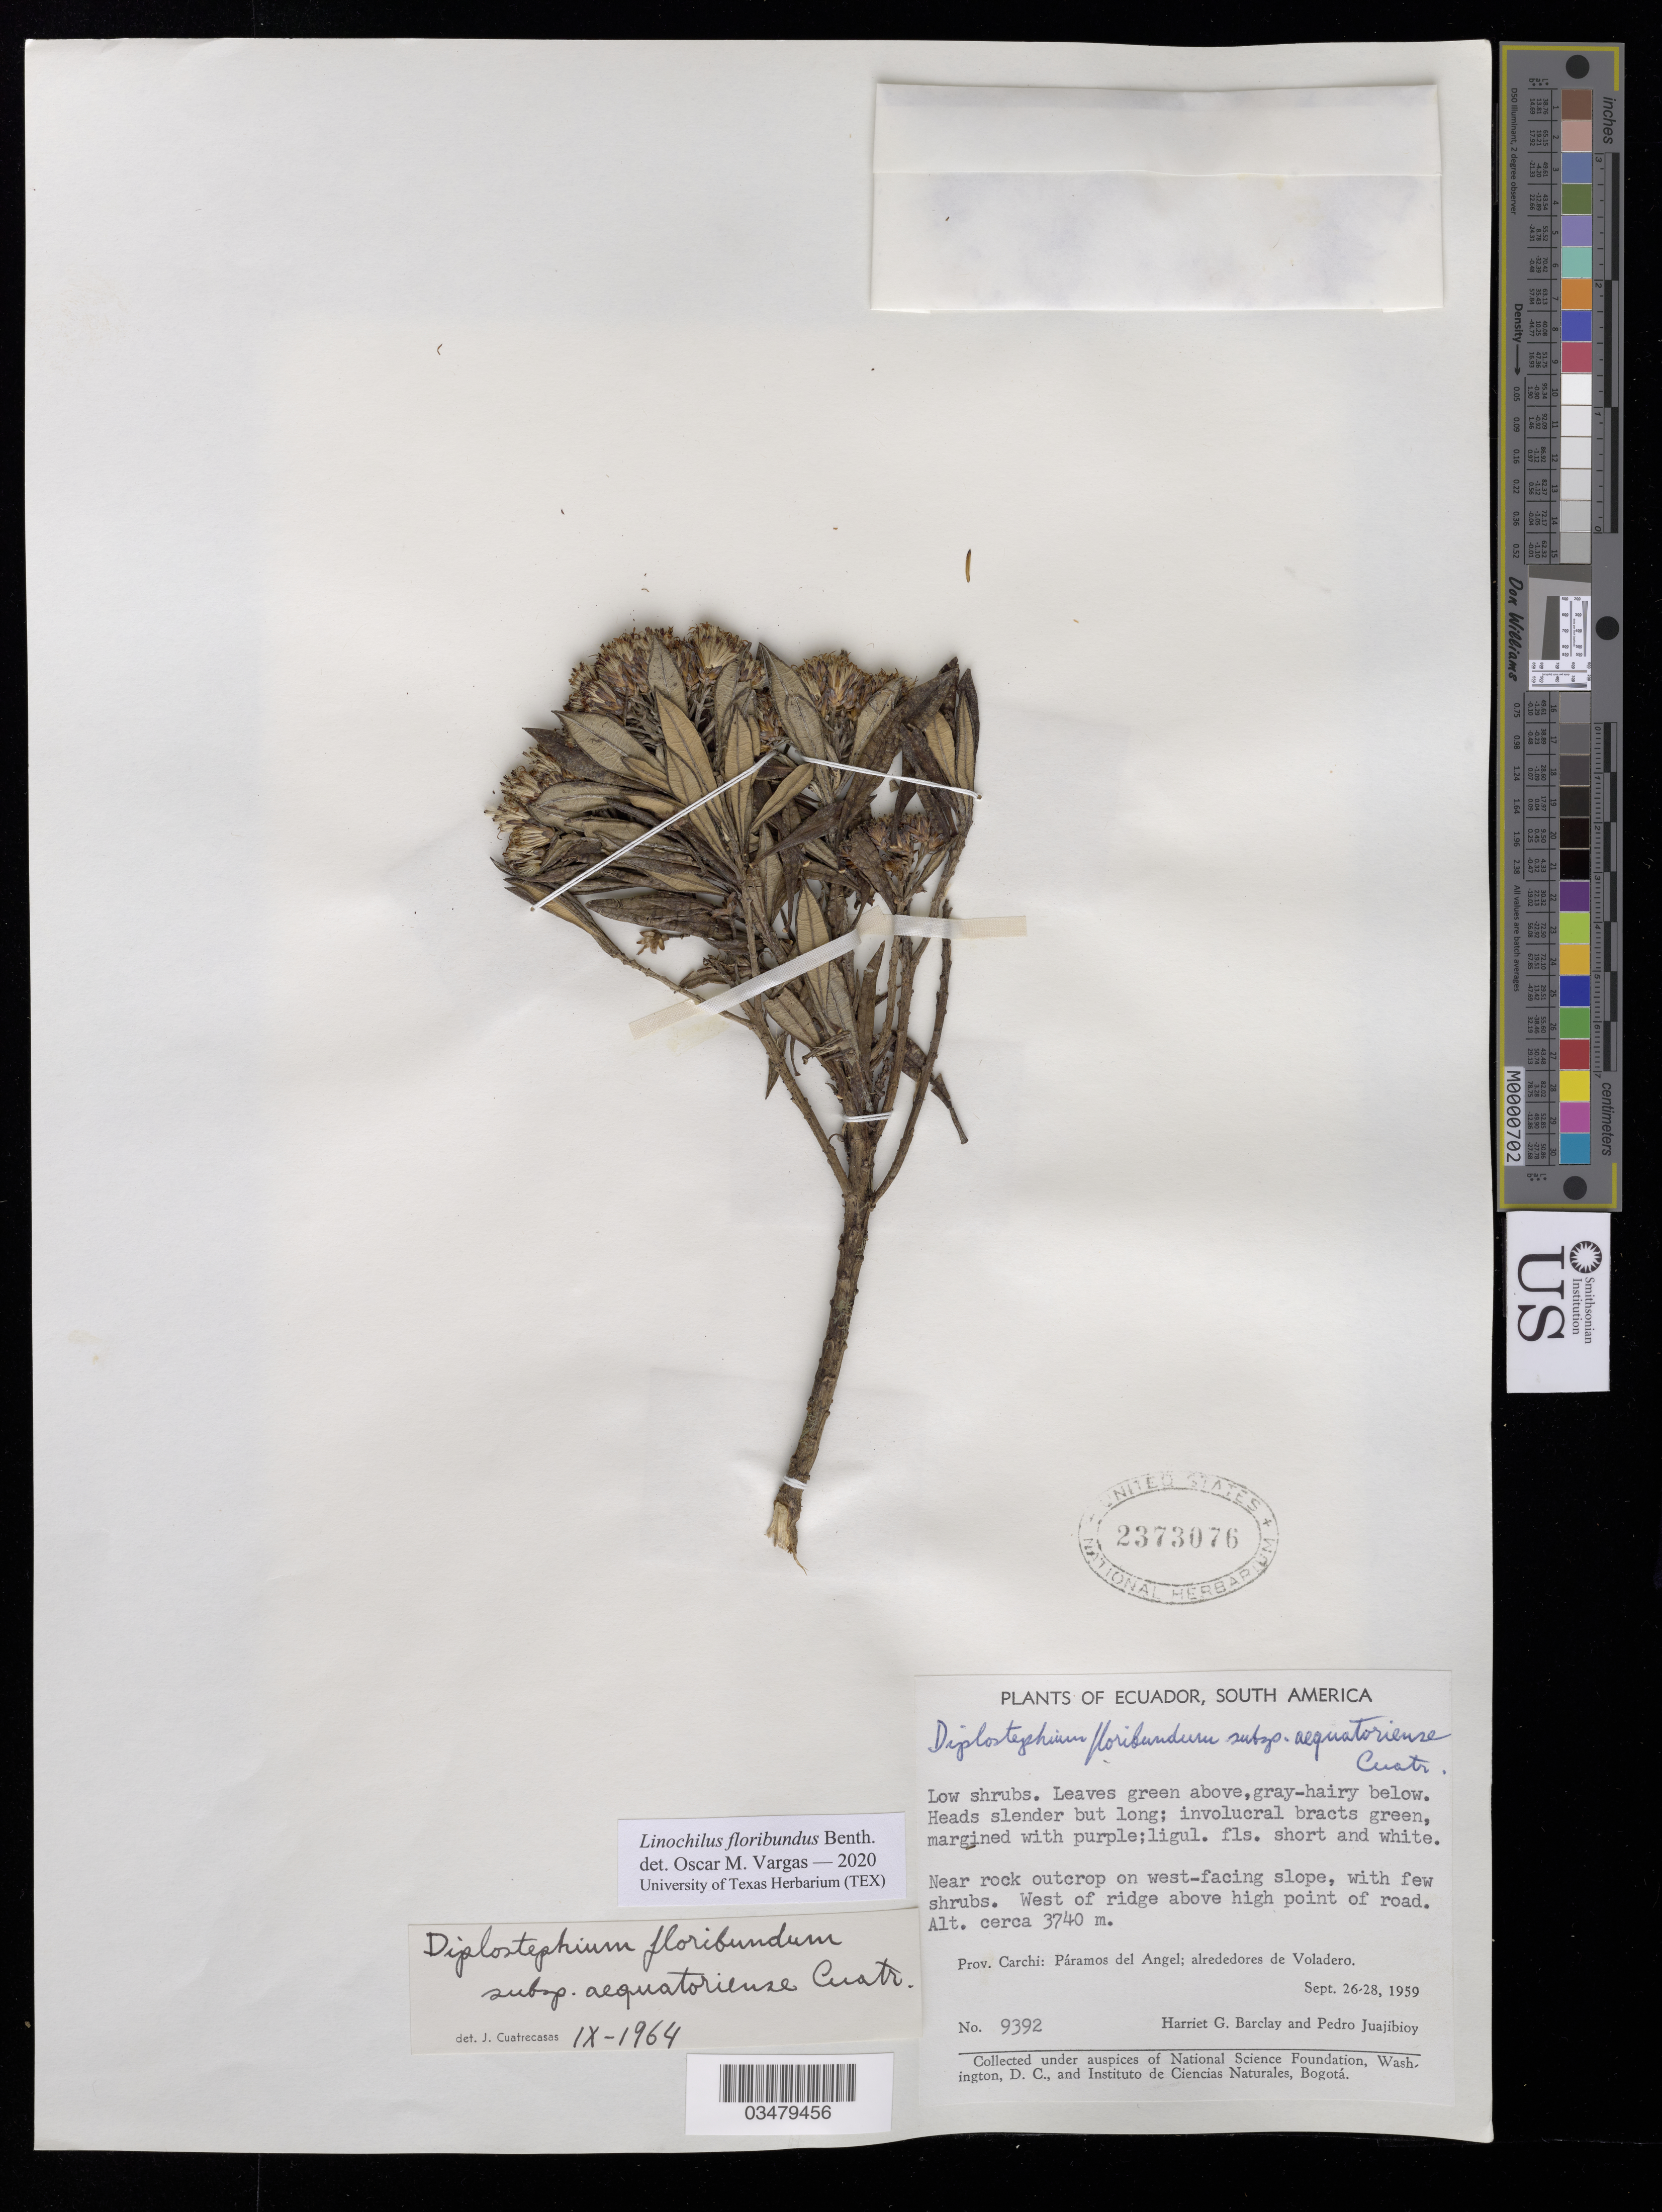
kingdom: Plantae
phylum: Tracheophyta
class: Magnoliopsida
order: Asterales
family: Asteraceae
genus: Linochilus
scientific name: Linochilus floribundus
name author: Benth.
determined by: Vargas, Oscar M.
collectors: H. G. Barclay & P. Juajibioy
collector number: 9392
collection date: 1959-09-26/1959-09-28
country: Ecuador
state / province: Carchi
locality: Paramos del Angel; alrededores de Voladero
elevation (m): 3740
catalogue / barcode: US 2373076